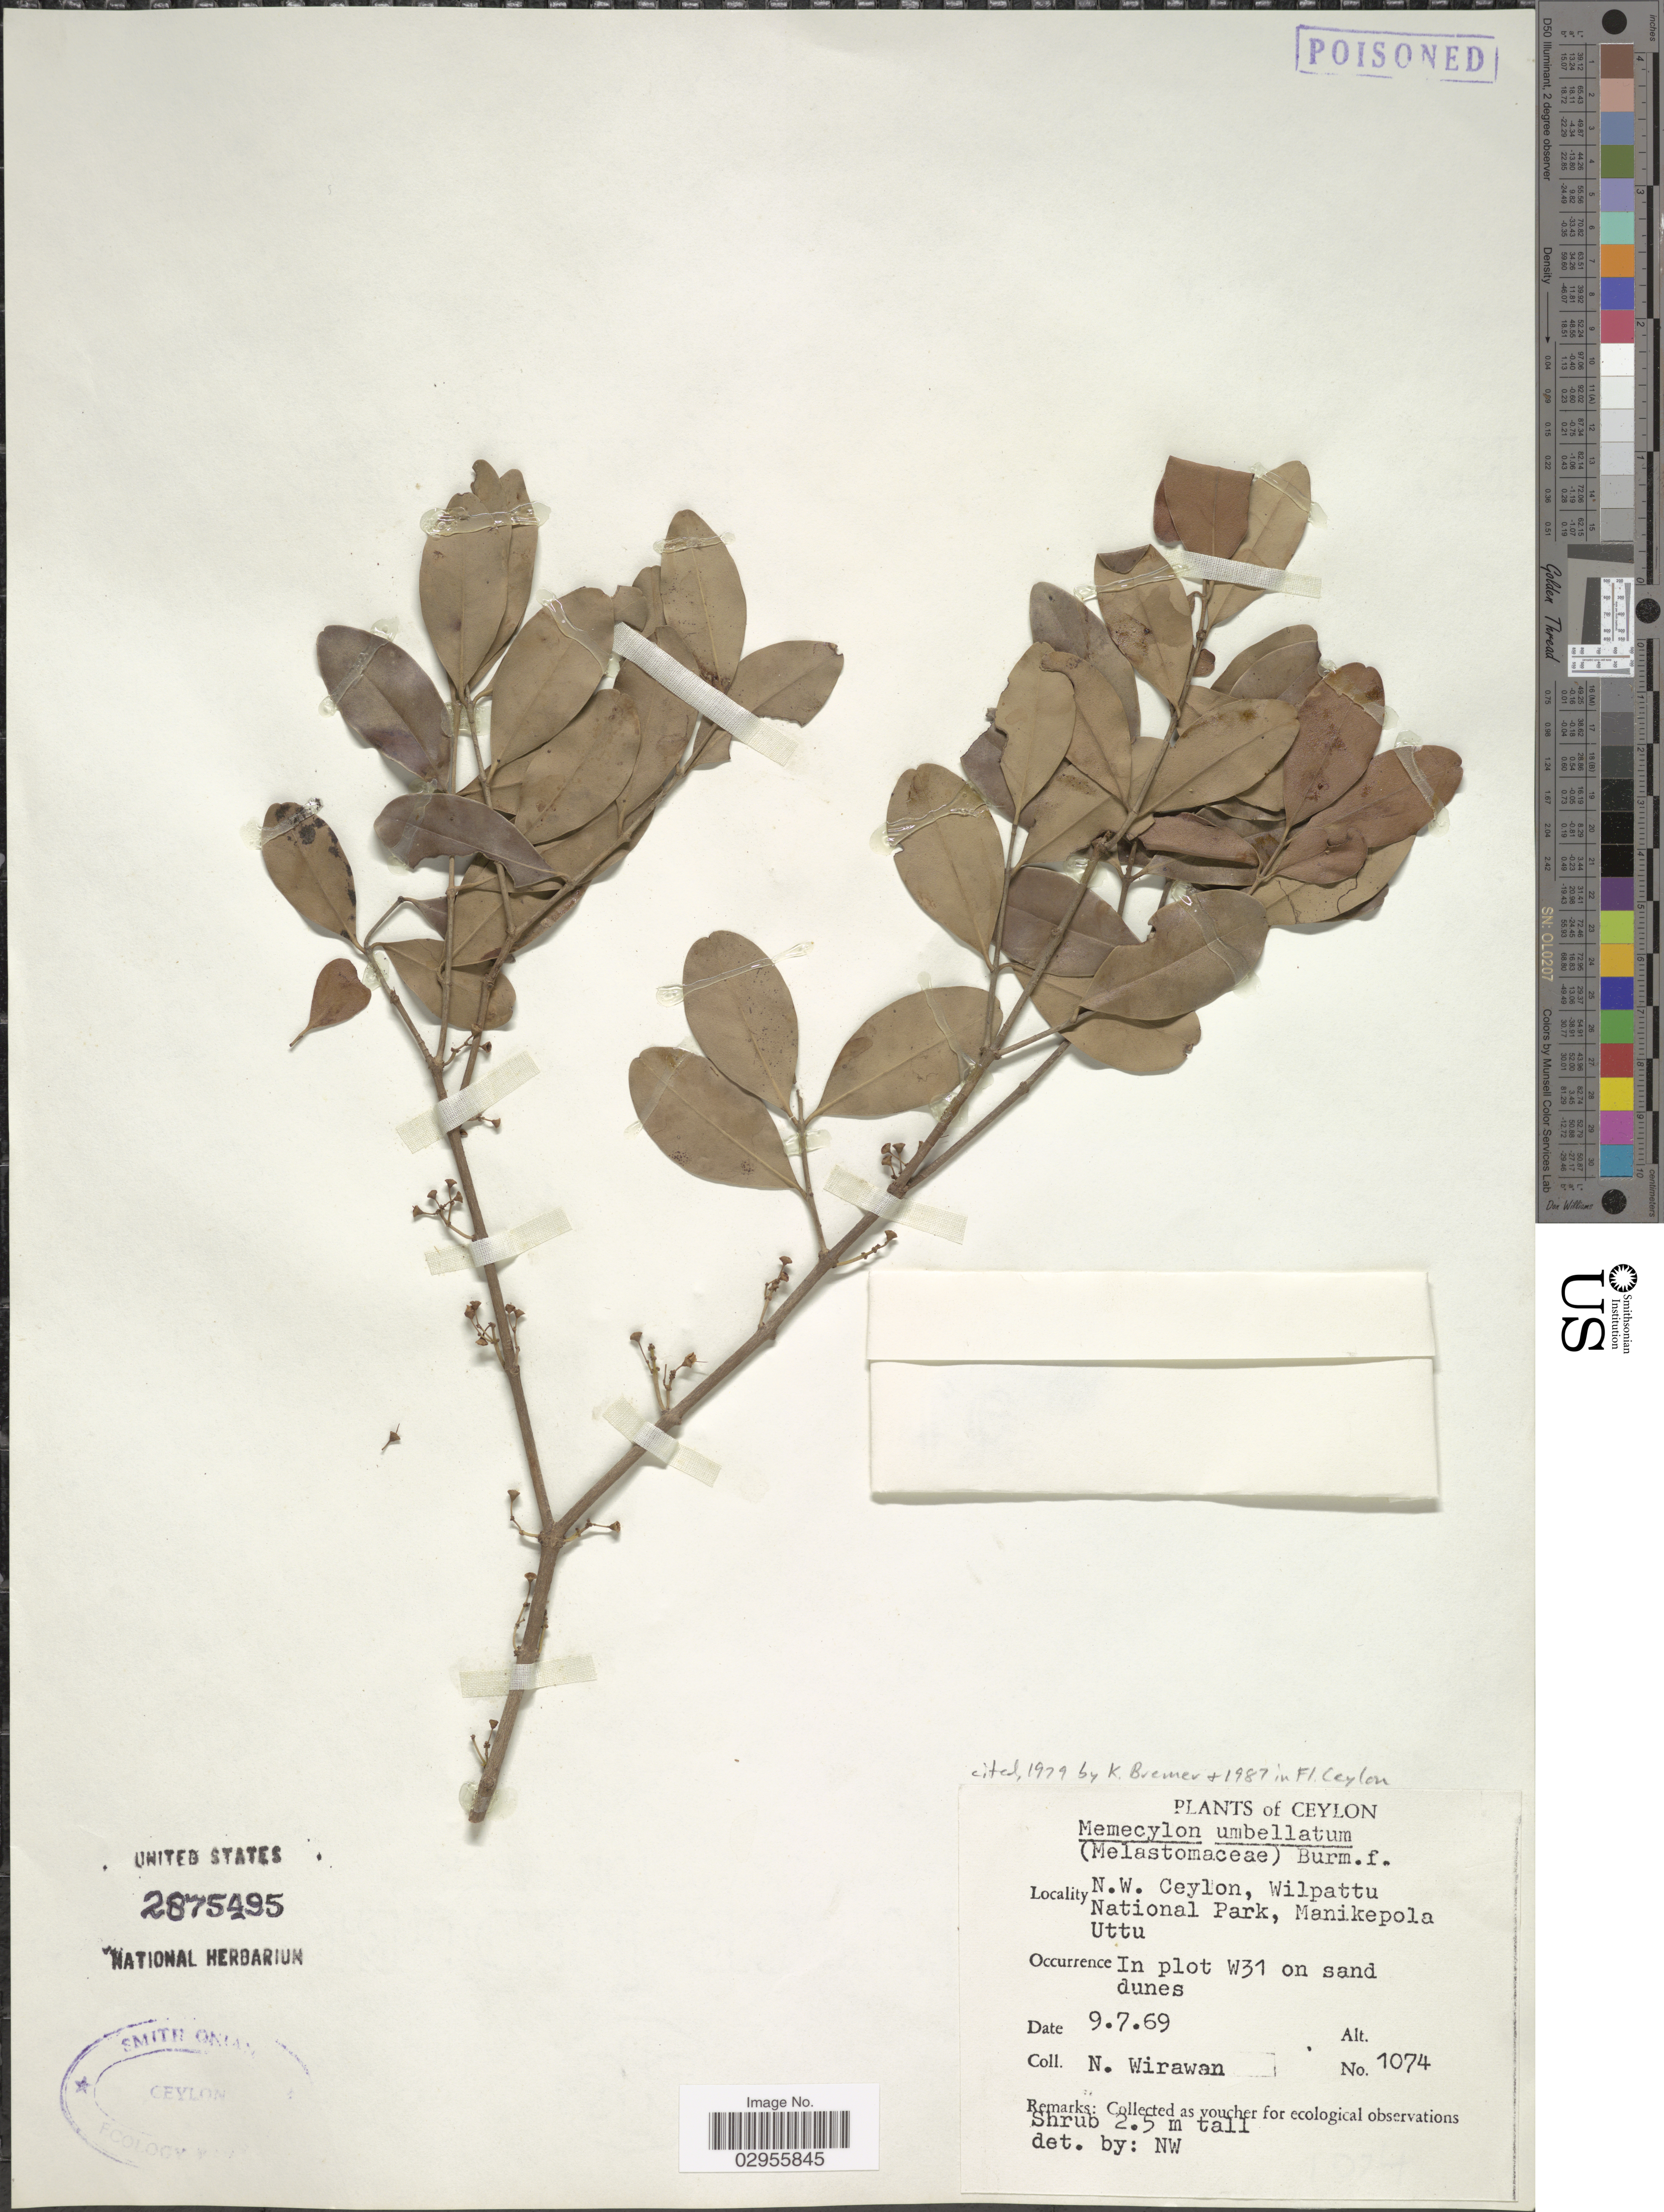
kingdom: Plantae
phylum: Tracheophyta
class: Magnoliopsida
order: Myrtales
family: Melastomataceae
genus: Memecylon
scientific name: Memecylon umbellatum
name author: Burm. f.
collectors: N. Wirawan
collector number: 1074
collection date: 1969-07-09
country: Sri Lanka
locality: Ceylon, N.W. Ceylon, Wilpattu National Park, Manikepola Uttu. In plot W31 on sand dunes.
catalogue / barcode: US 2875495